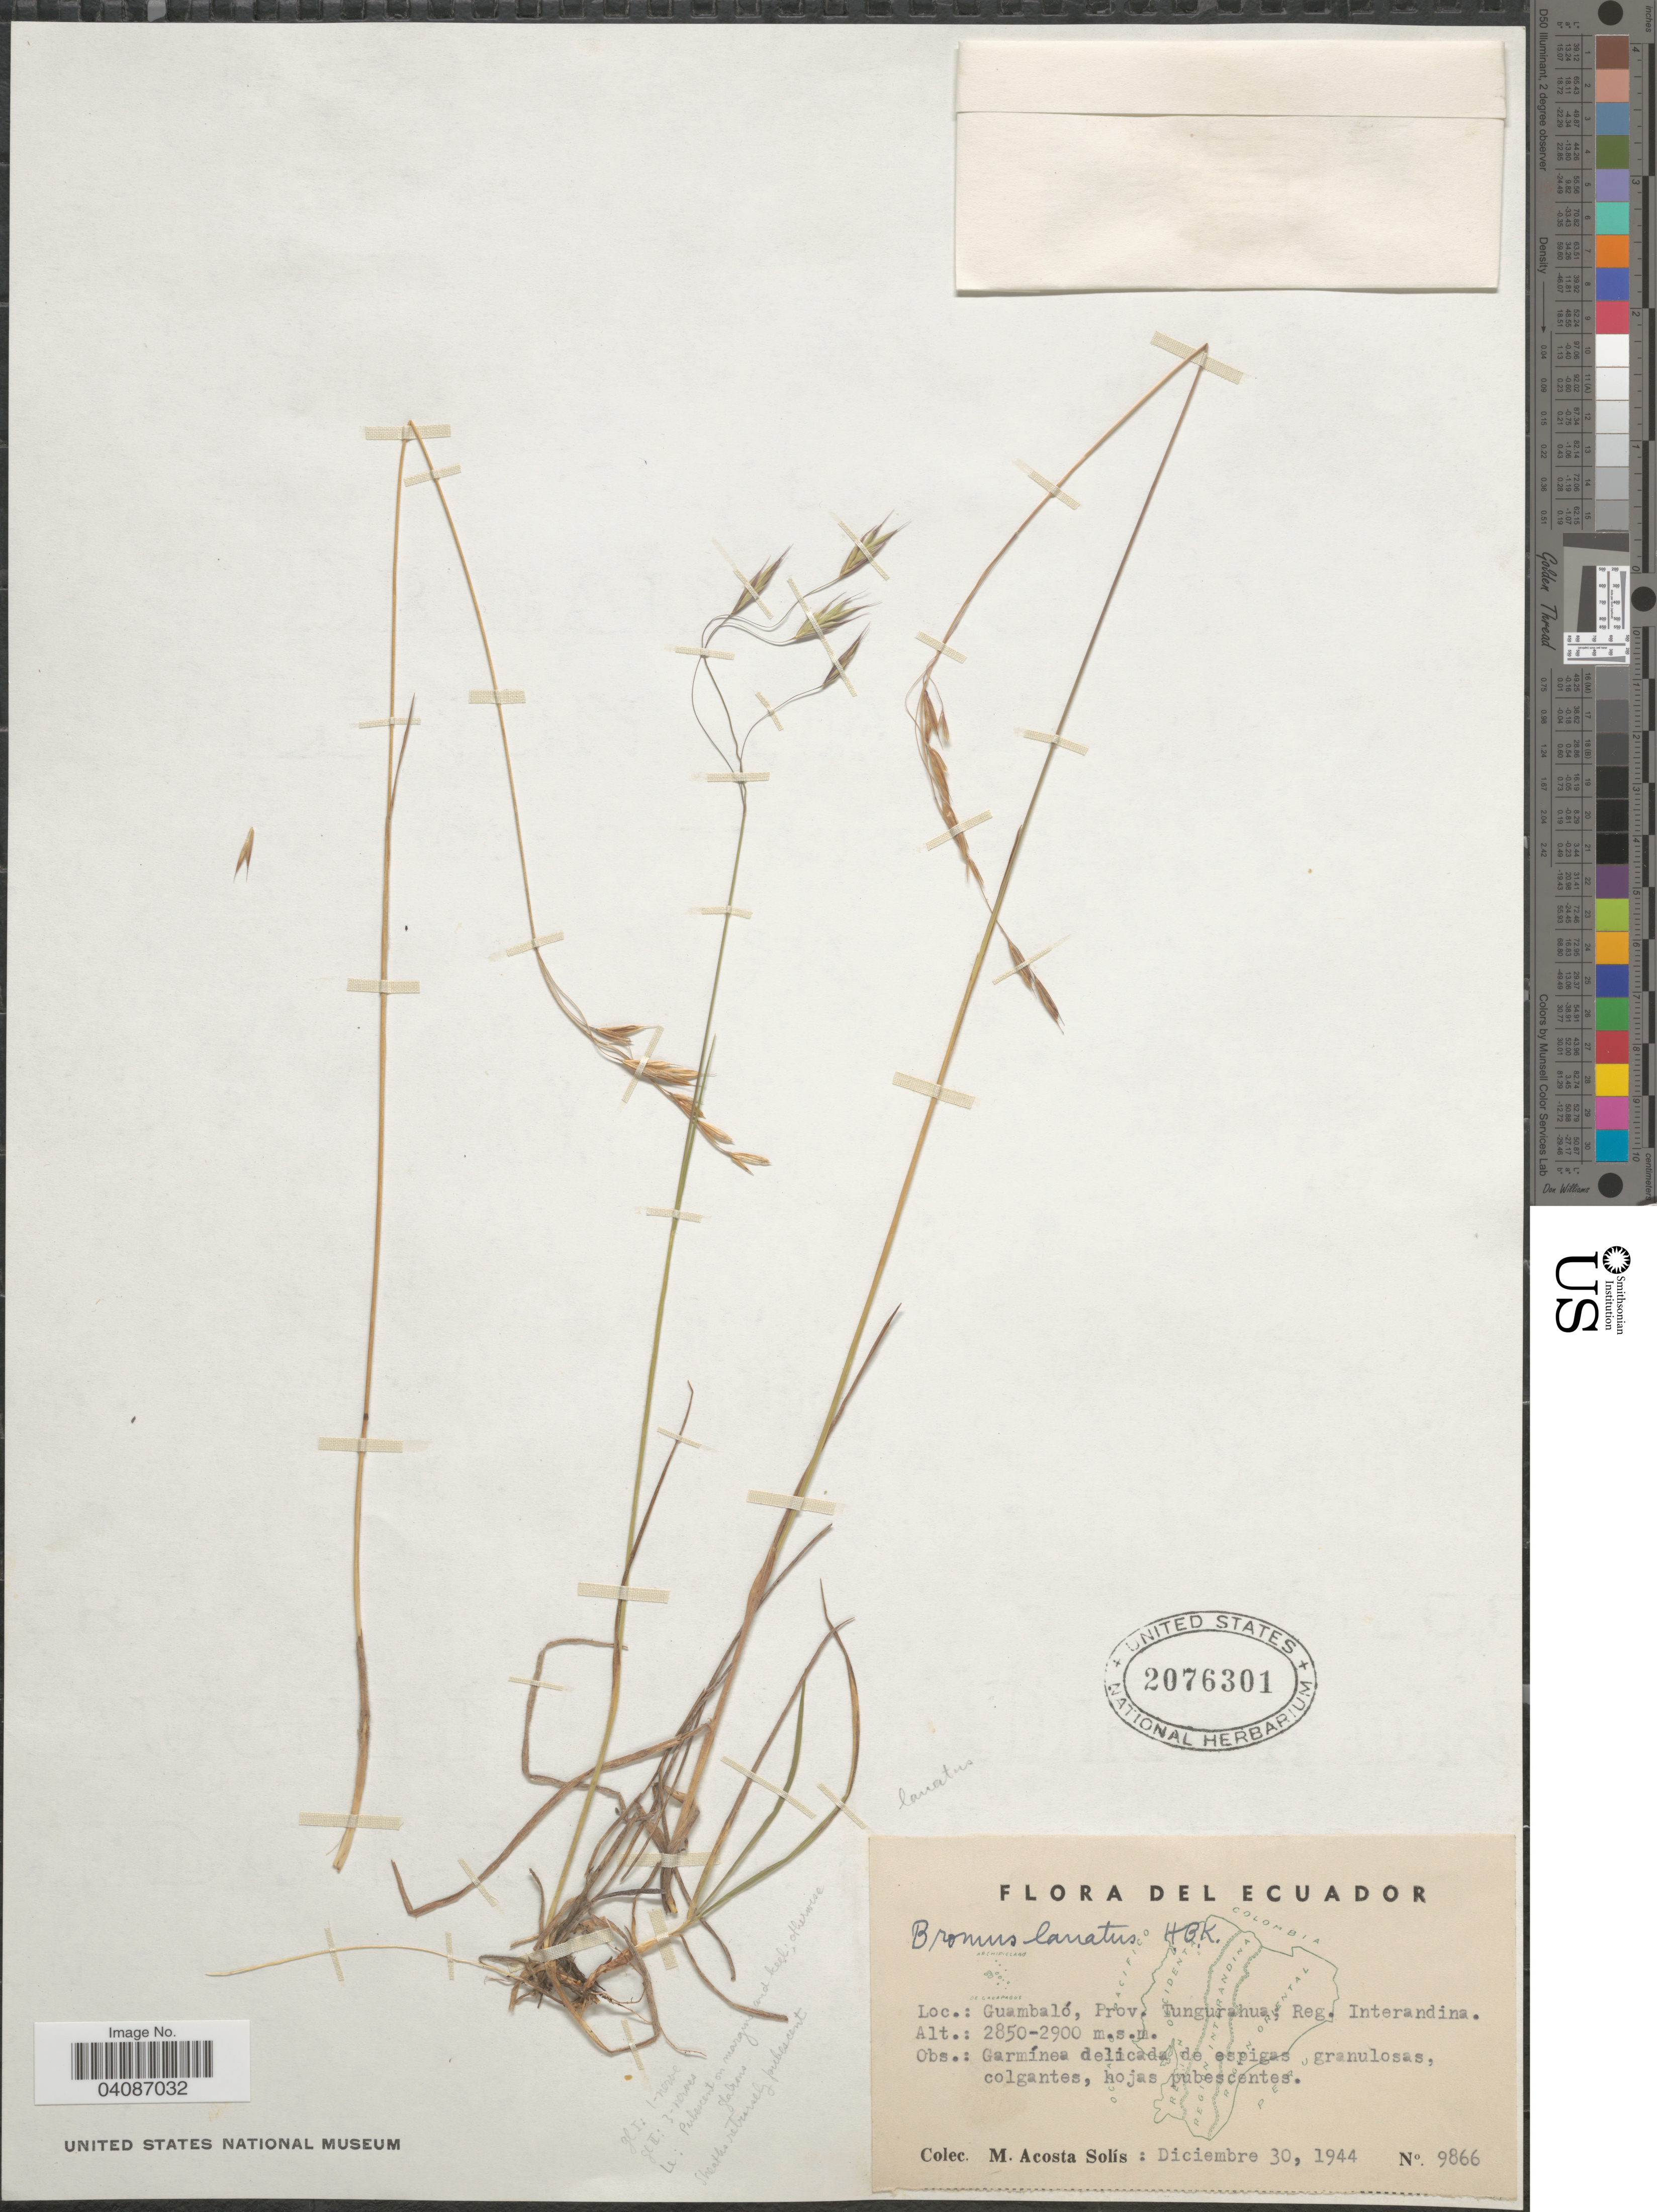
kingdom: Plantae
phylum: Tracheophyta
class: Liliopsida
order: Poales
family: Poaceae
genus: Bromus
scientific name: Bromus lanatus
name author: Kunth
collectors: M. Acosta Solis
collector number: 9866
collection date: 1944-12-30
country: Ecuador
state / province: Tungurahua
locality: Guambaló, Reg. Interandina.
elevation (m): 2850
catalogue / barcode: US 2076301